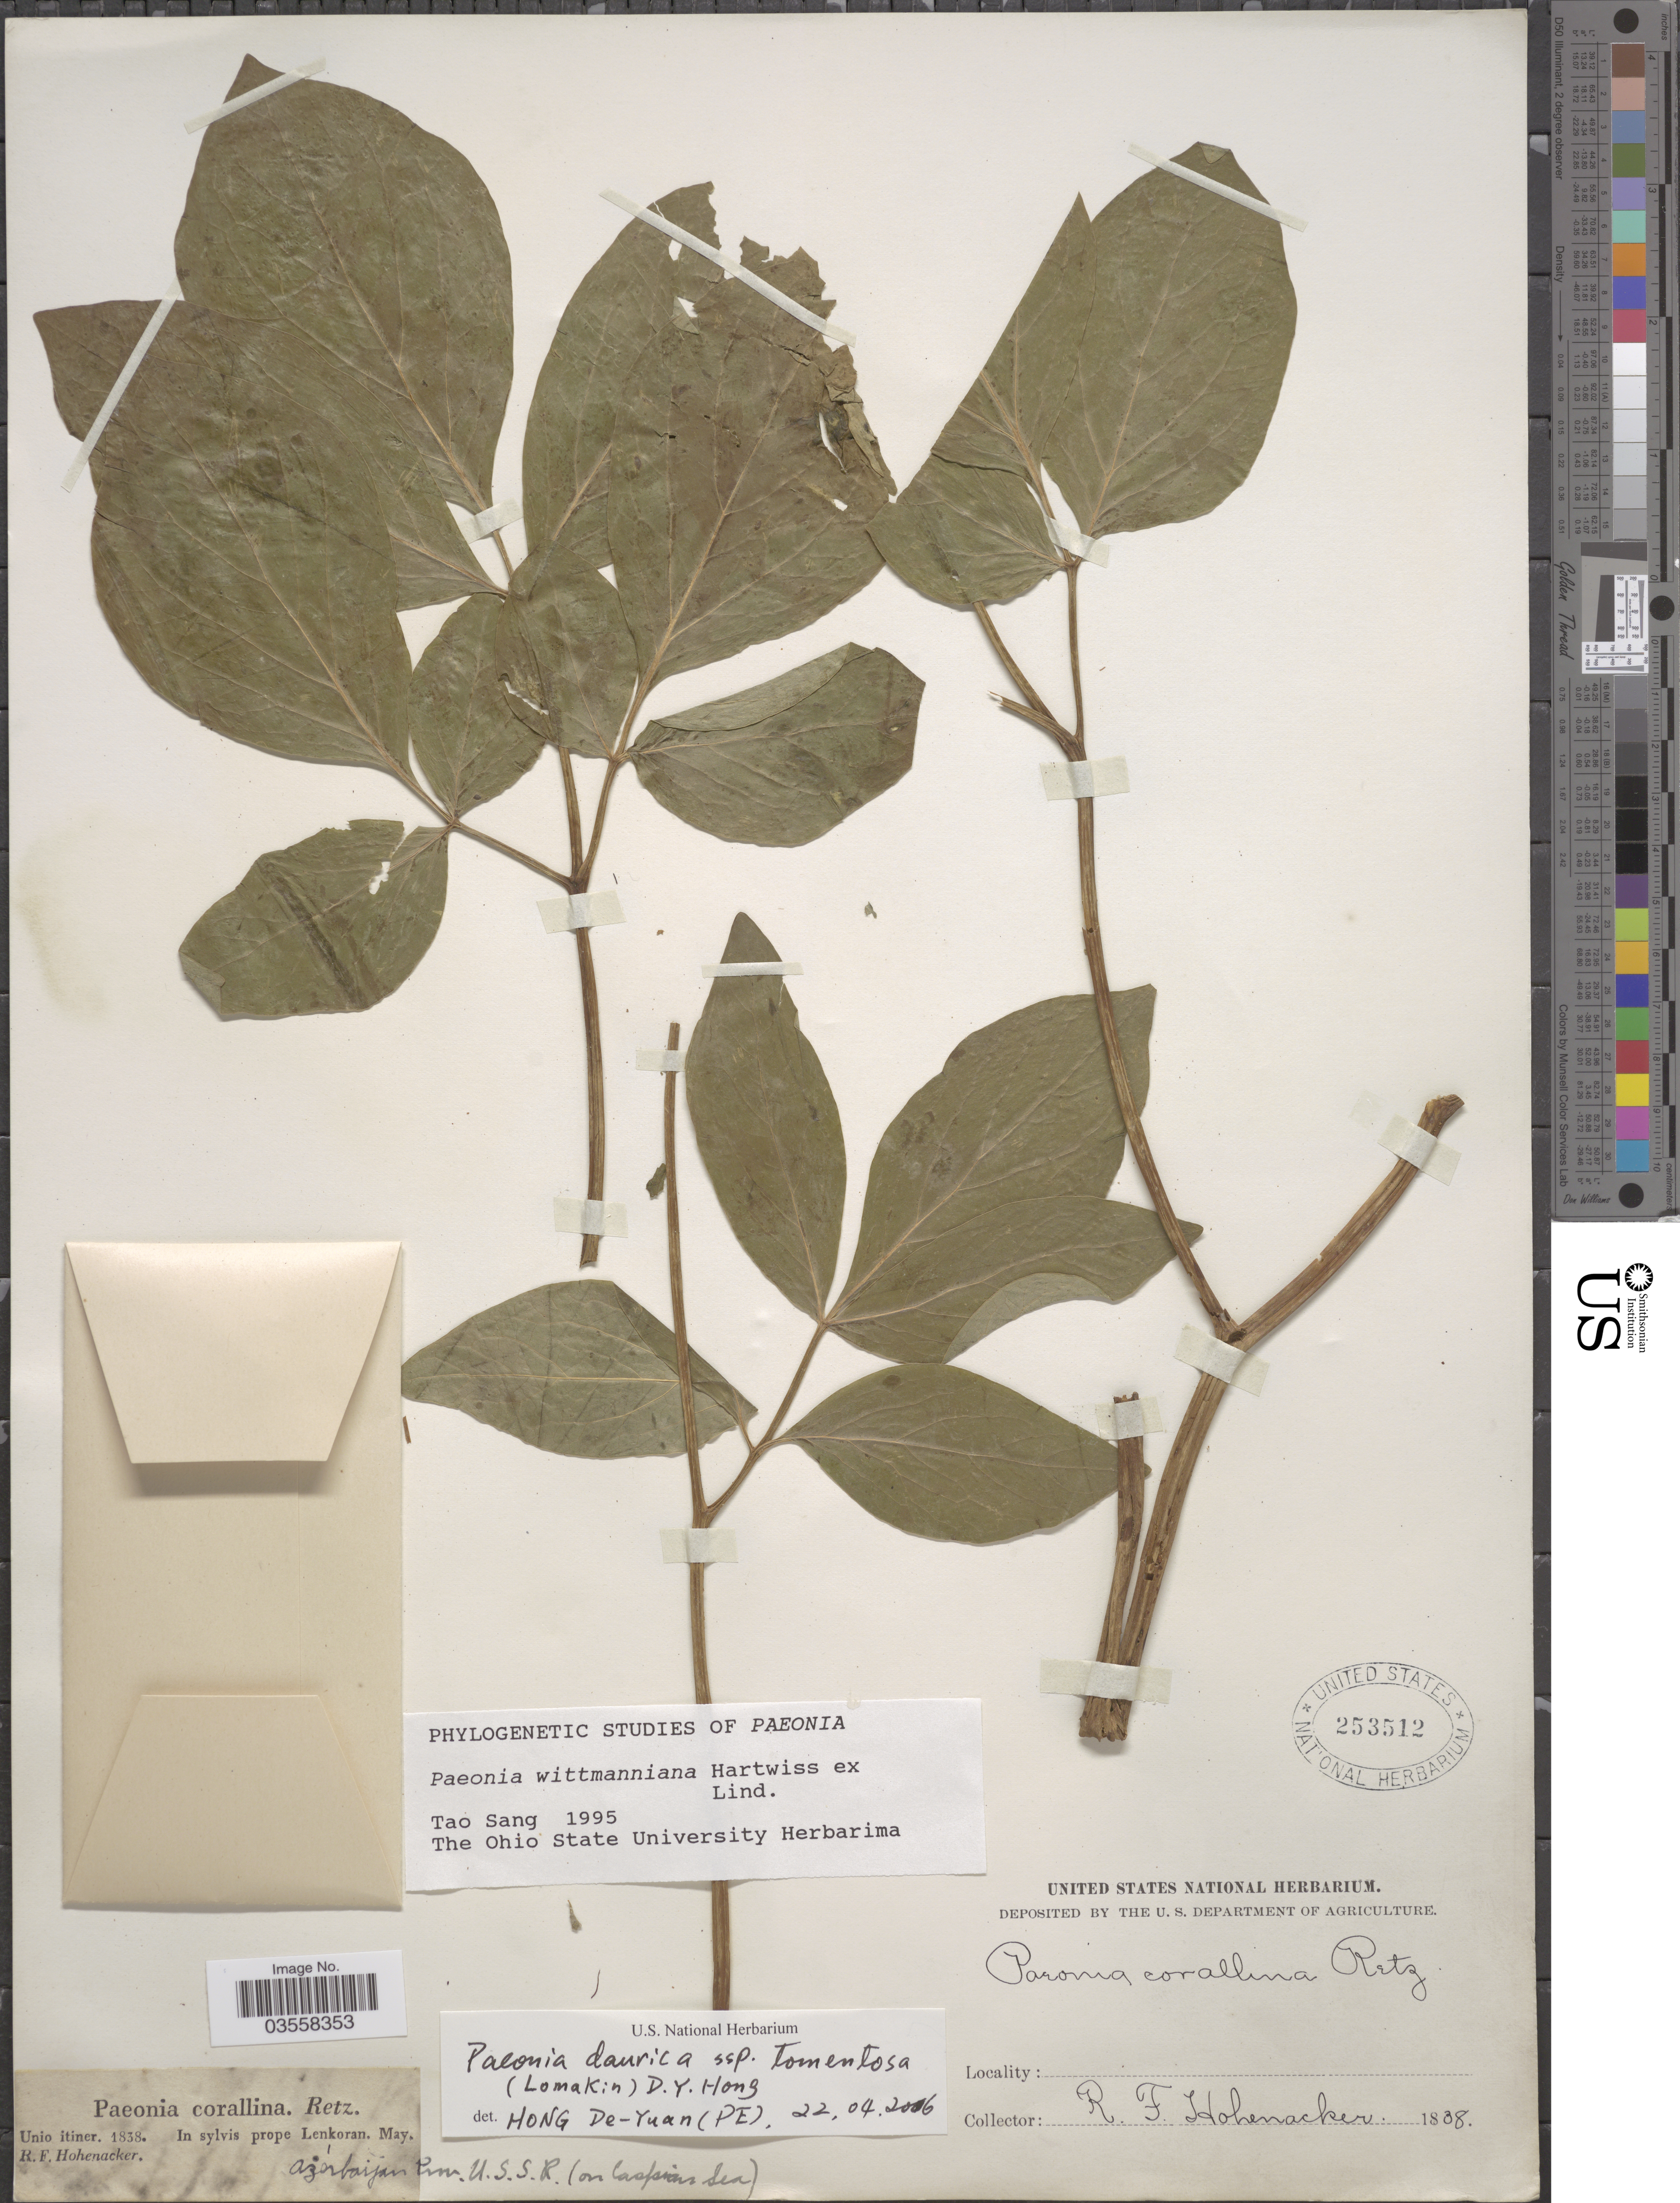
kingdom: Plantae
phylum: Tracheophyta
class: Magnoliopsida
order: Saxifragales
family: Paeoniaceae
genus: Paeonia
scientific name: Paeonia daurica subsp. tomentosa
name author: (Lomakin) D.Y. Hong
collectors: R. F. Hohenacker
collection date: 1838-05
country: Azerbaijan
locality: In sylvis prope Lenkoran.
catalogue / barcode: US 253512